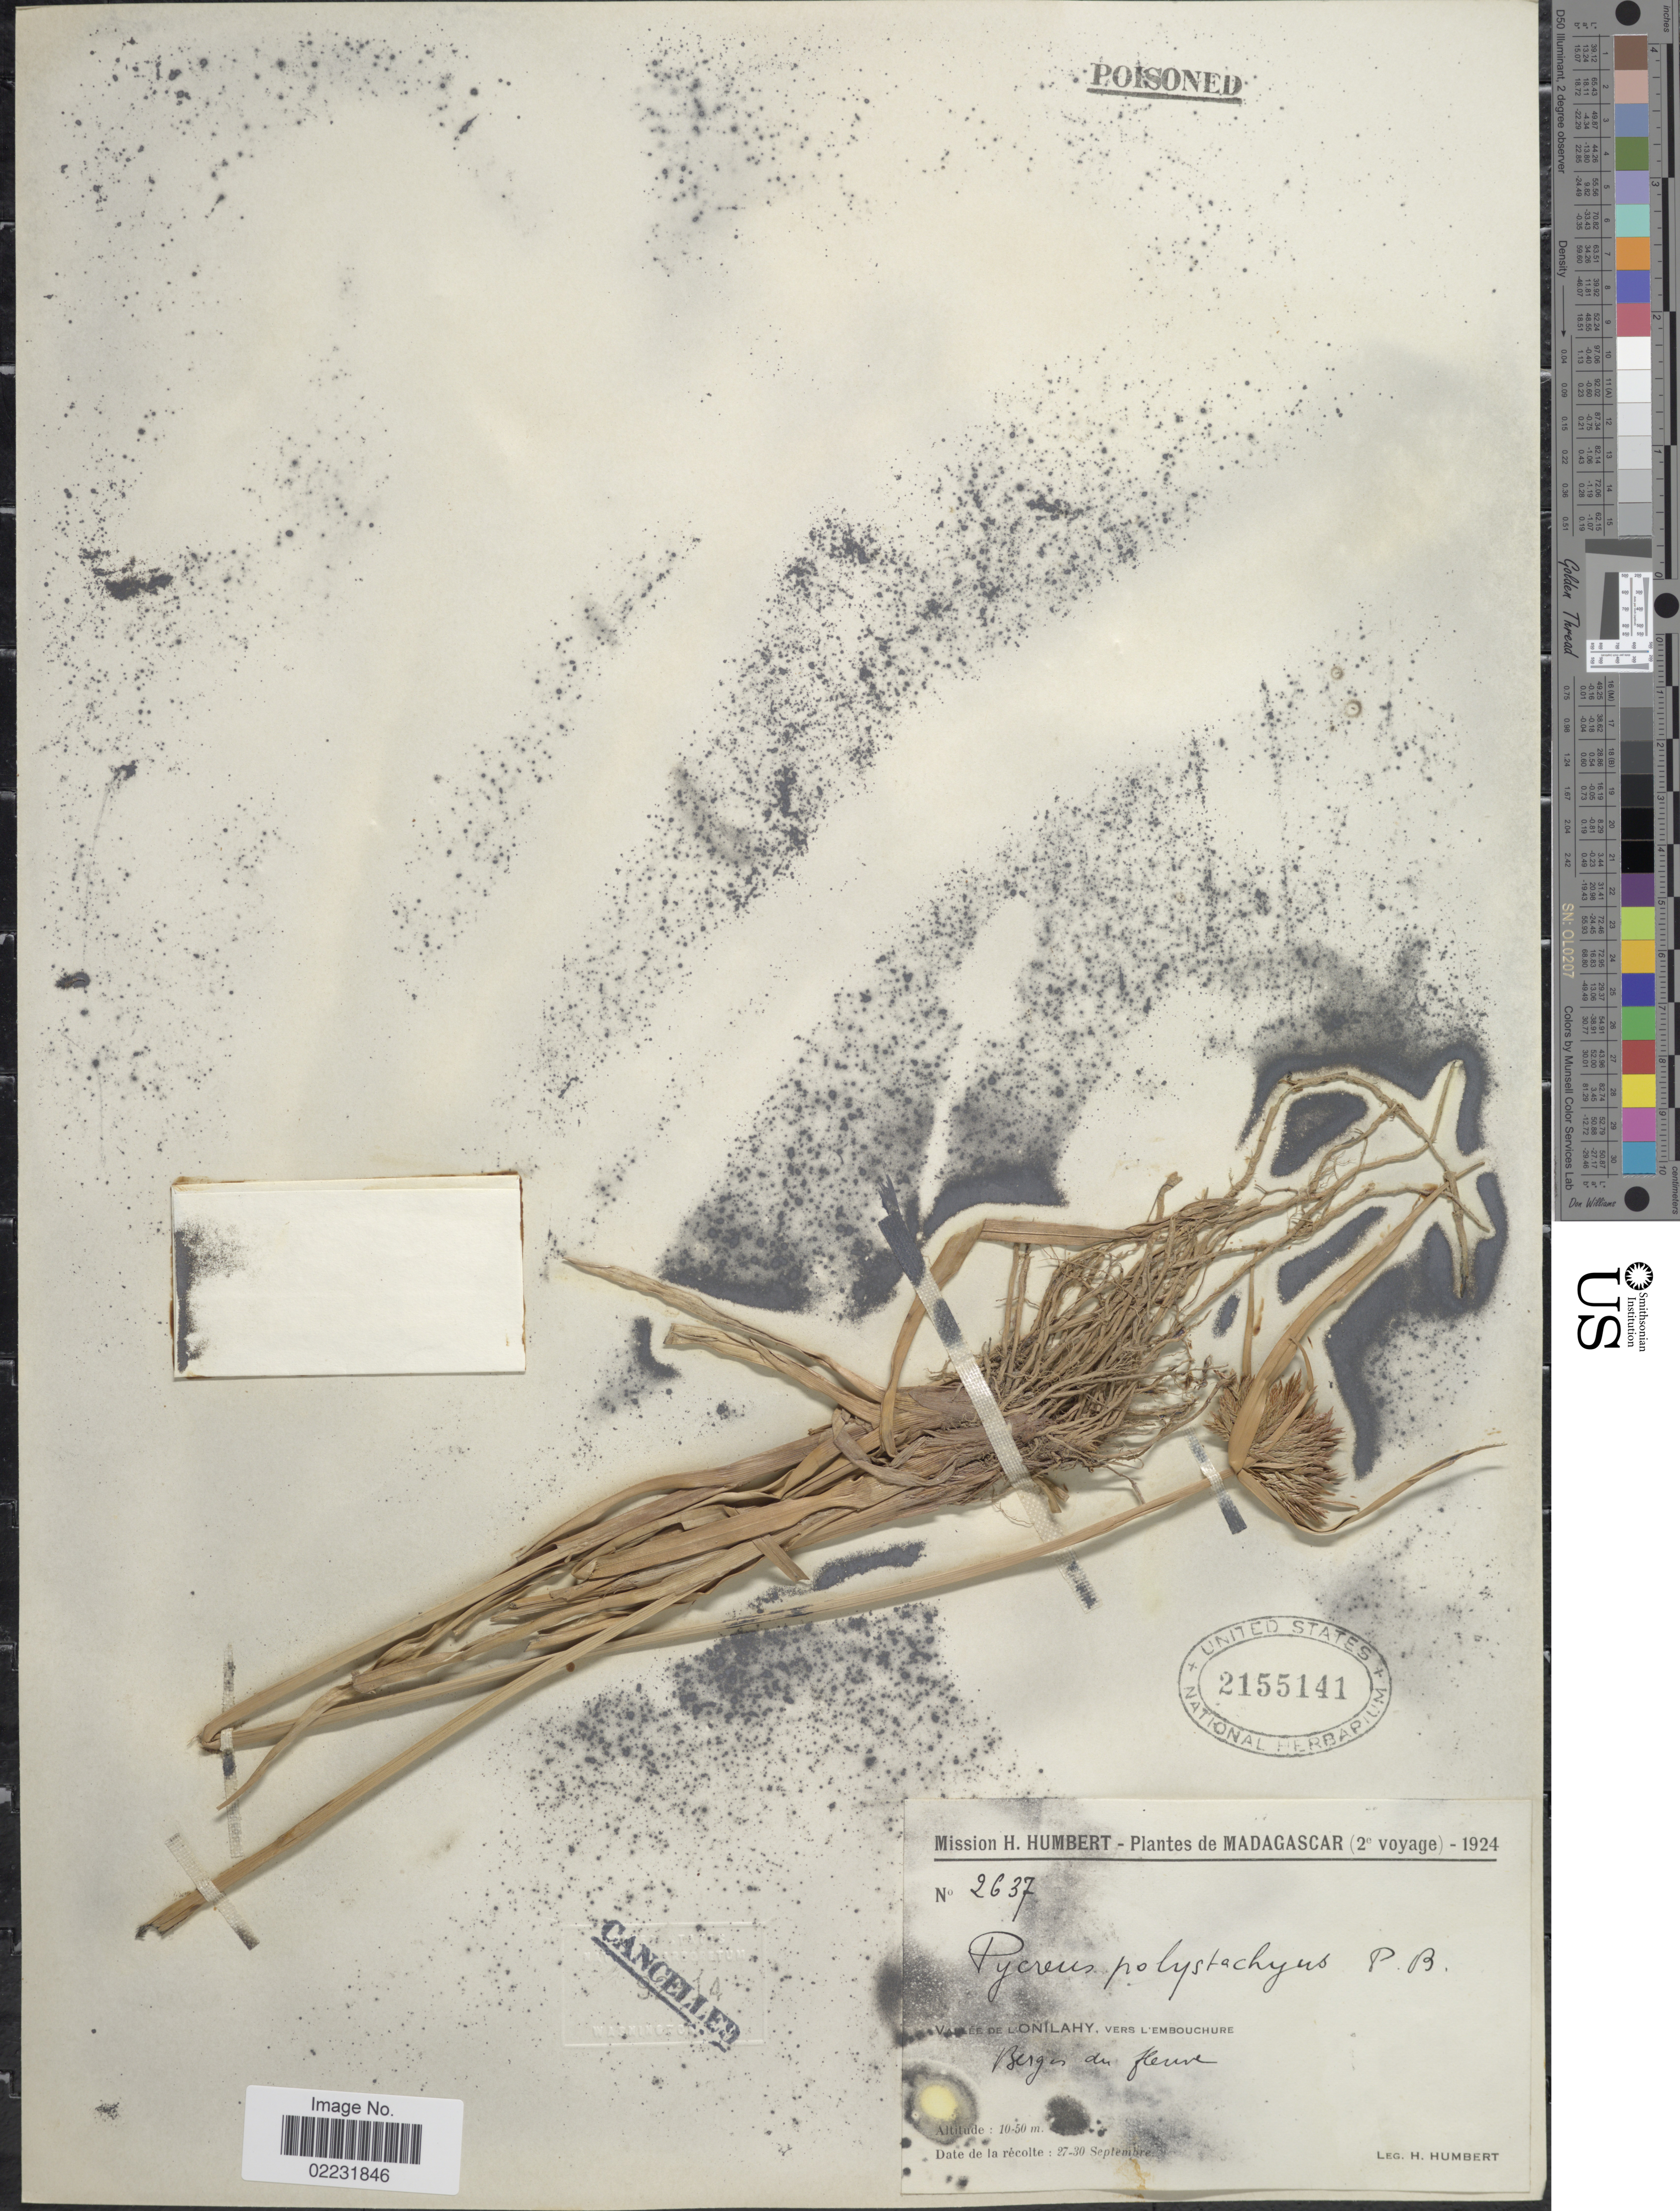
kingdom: Plantae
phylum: Tracheophyta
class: Liliopsida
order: Poales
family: Cyperaceae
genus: Cyperus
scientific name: Cyperus polystachyos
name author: Rottb.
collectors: H. Humbert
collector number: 2637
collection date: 1924-09-27/1924-09-30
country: Madagascar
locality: Vallee de L' Onilahy, vers L'Embouchure, Berrges du fleure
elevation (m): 10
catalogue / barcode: US 2155141